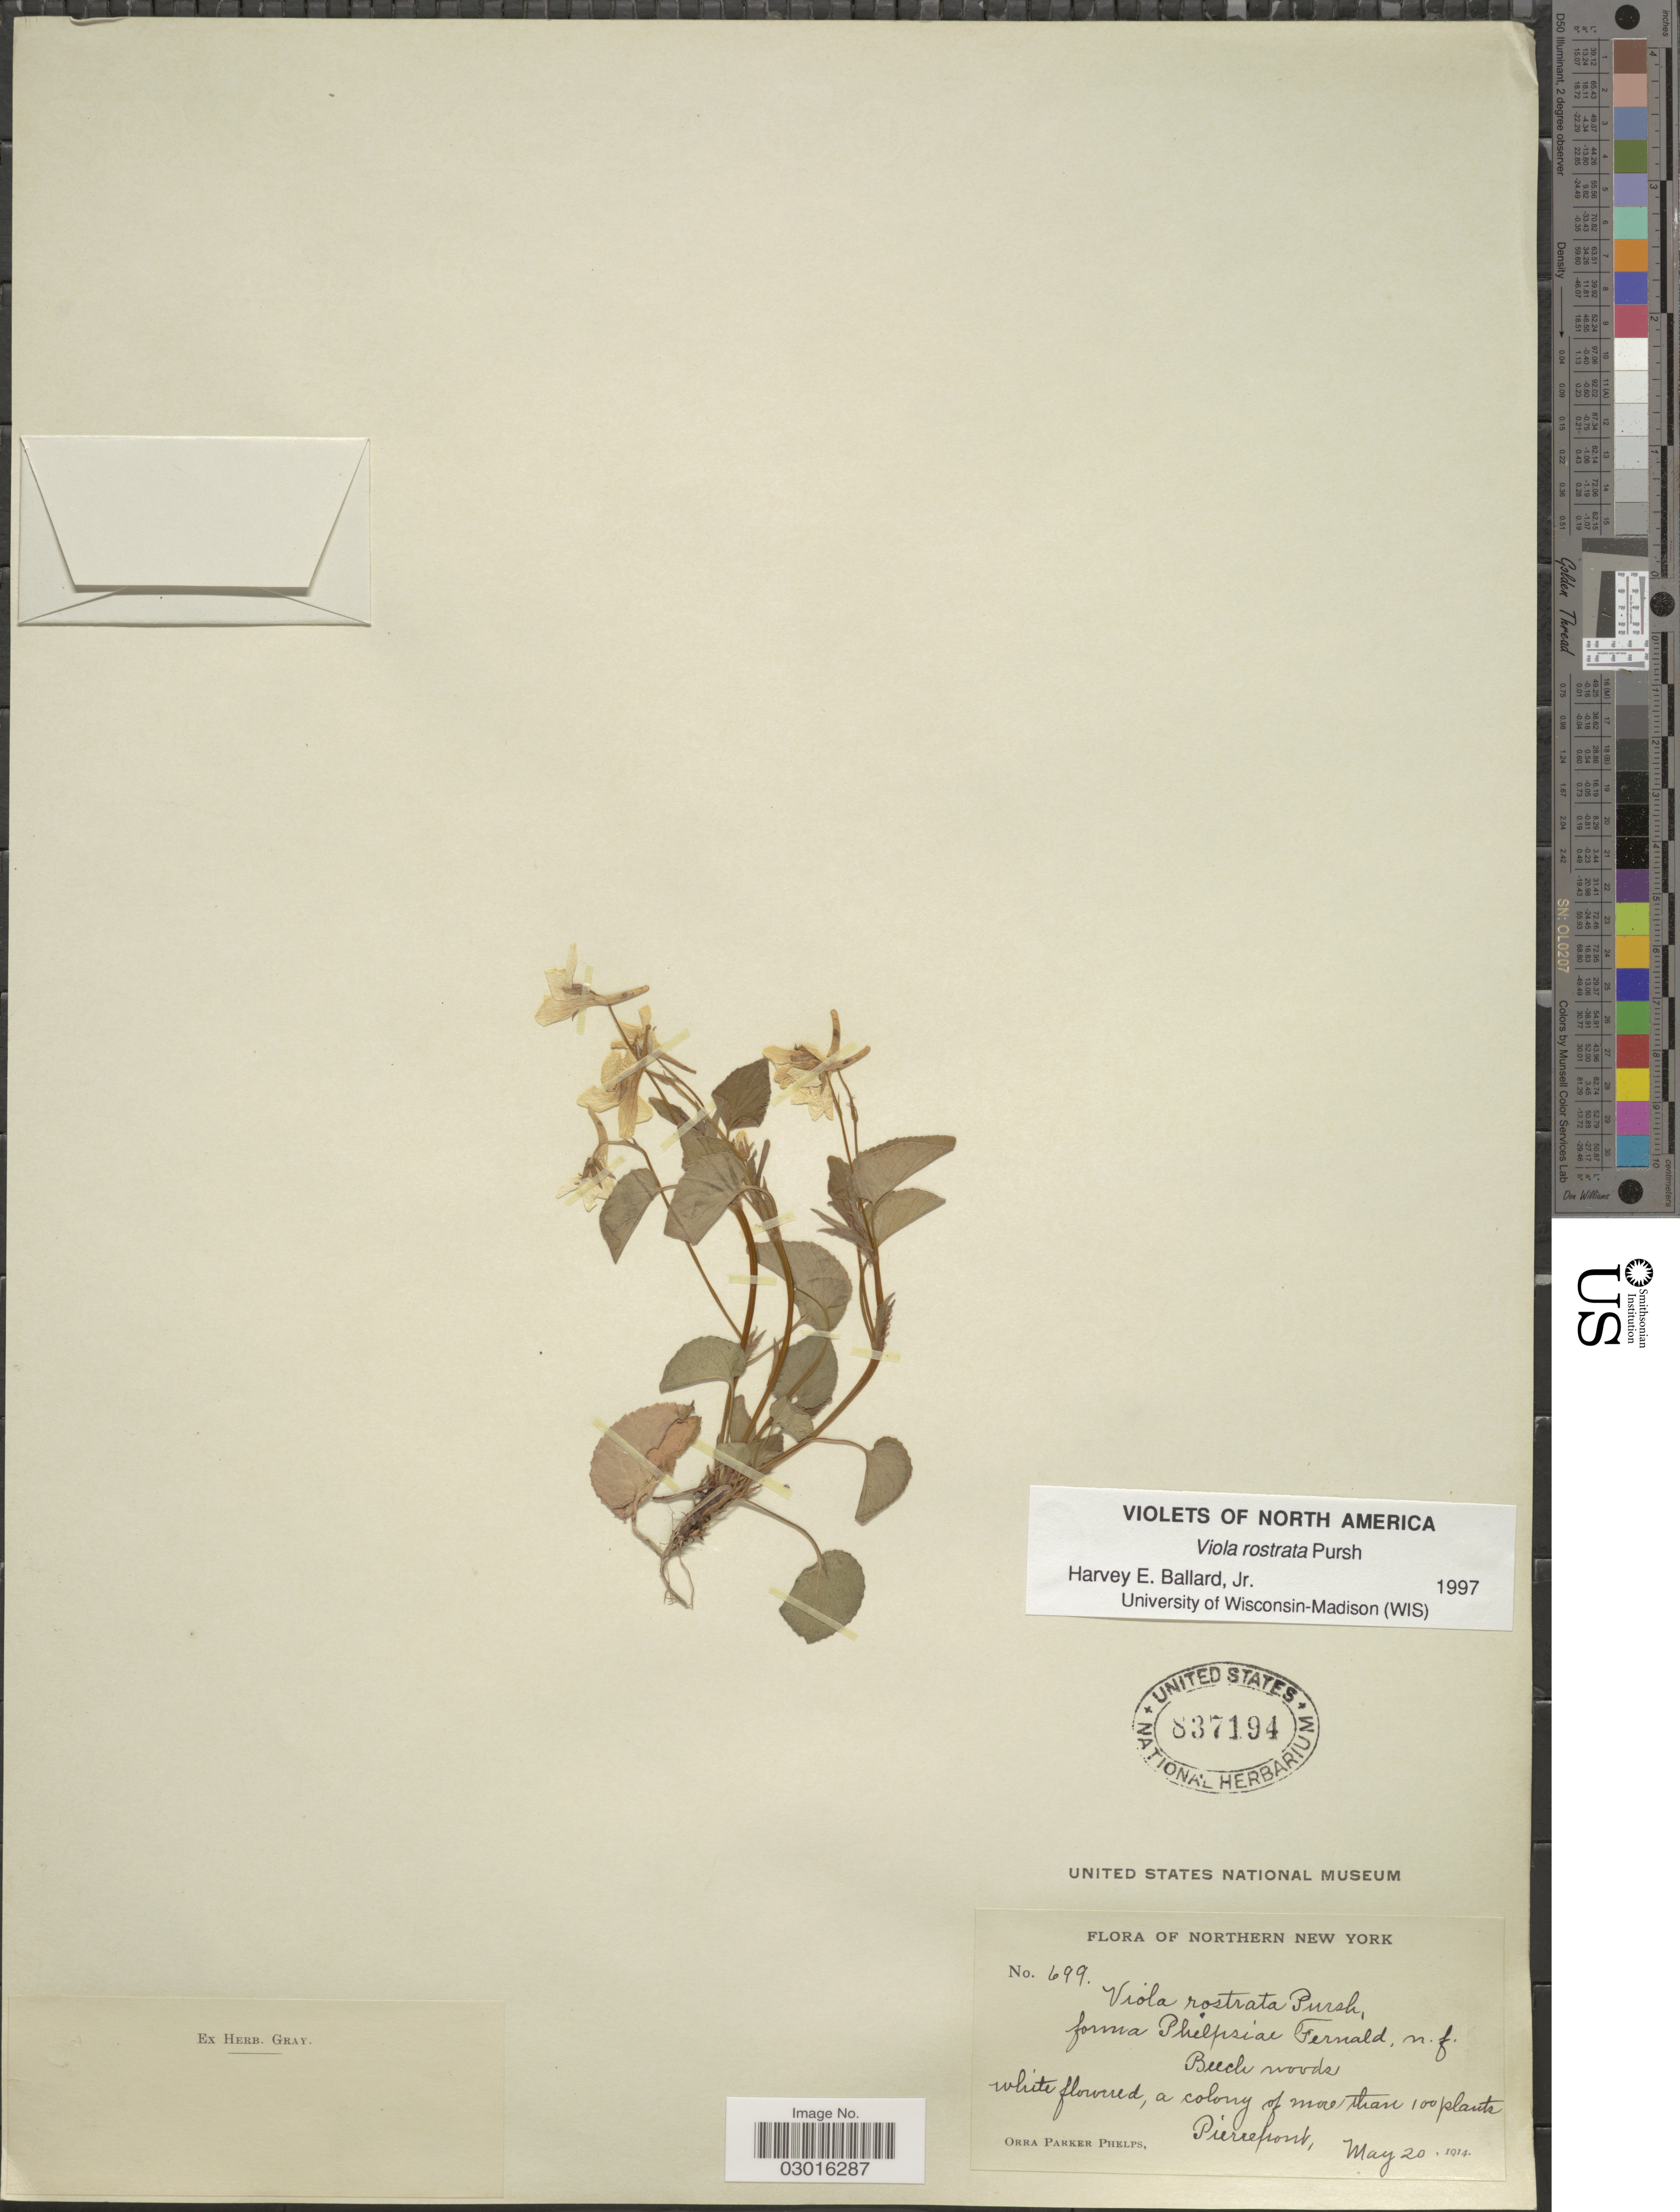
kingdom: Plantae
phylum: Tracheophyta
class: Magnoliopsida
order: Malpighiales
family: Violaceae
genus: Viola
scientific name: Viola rostrata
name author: Pursh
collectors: O. P. Phelps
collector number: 699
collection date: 1914-05-20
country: United States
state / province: New York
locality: Northern New York, Buck woods, Pierrepont.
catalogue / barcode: US 837194